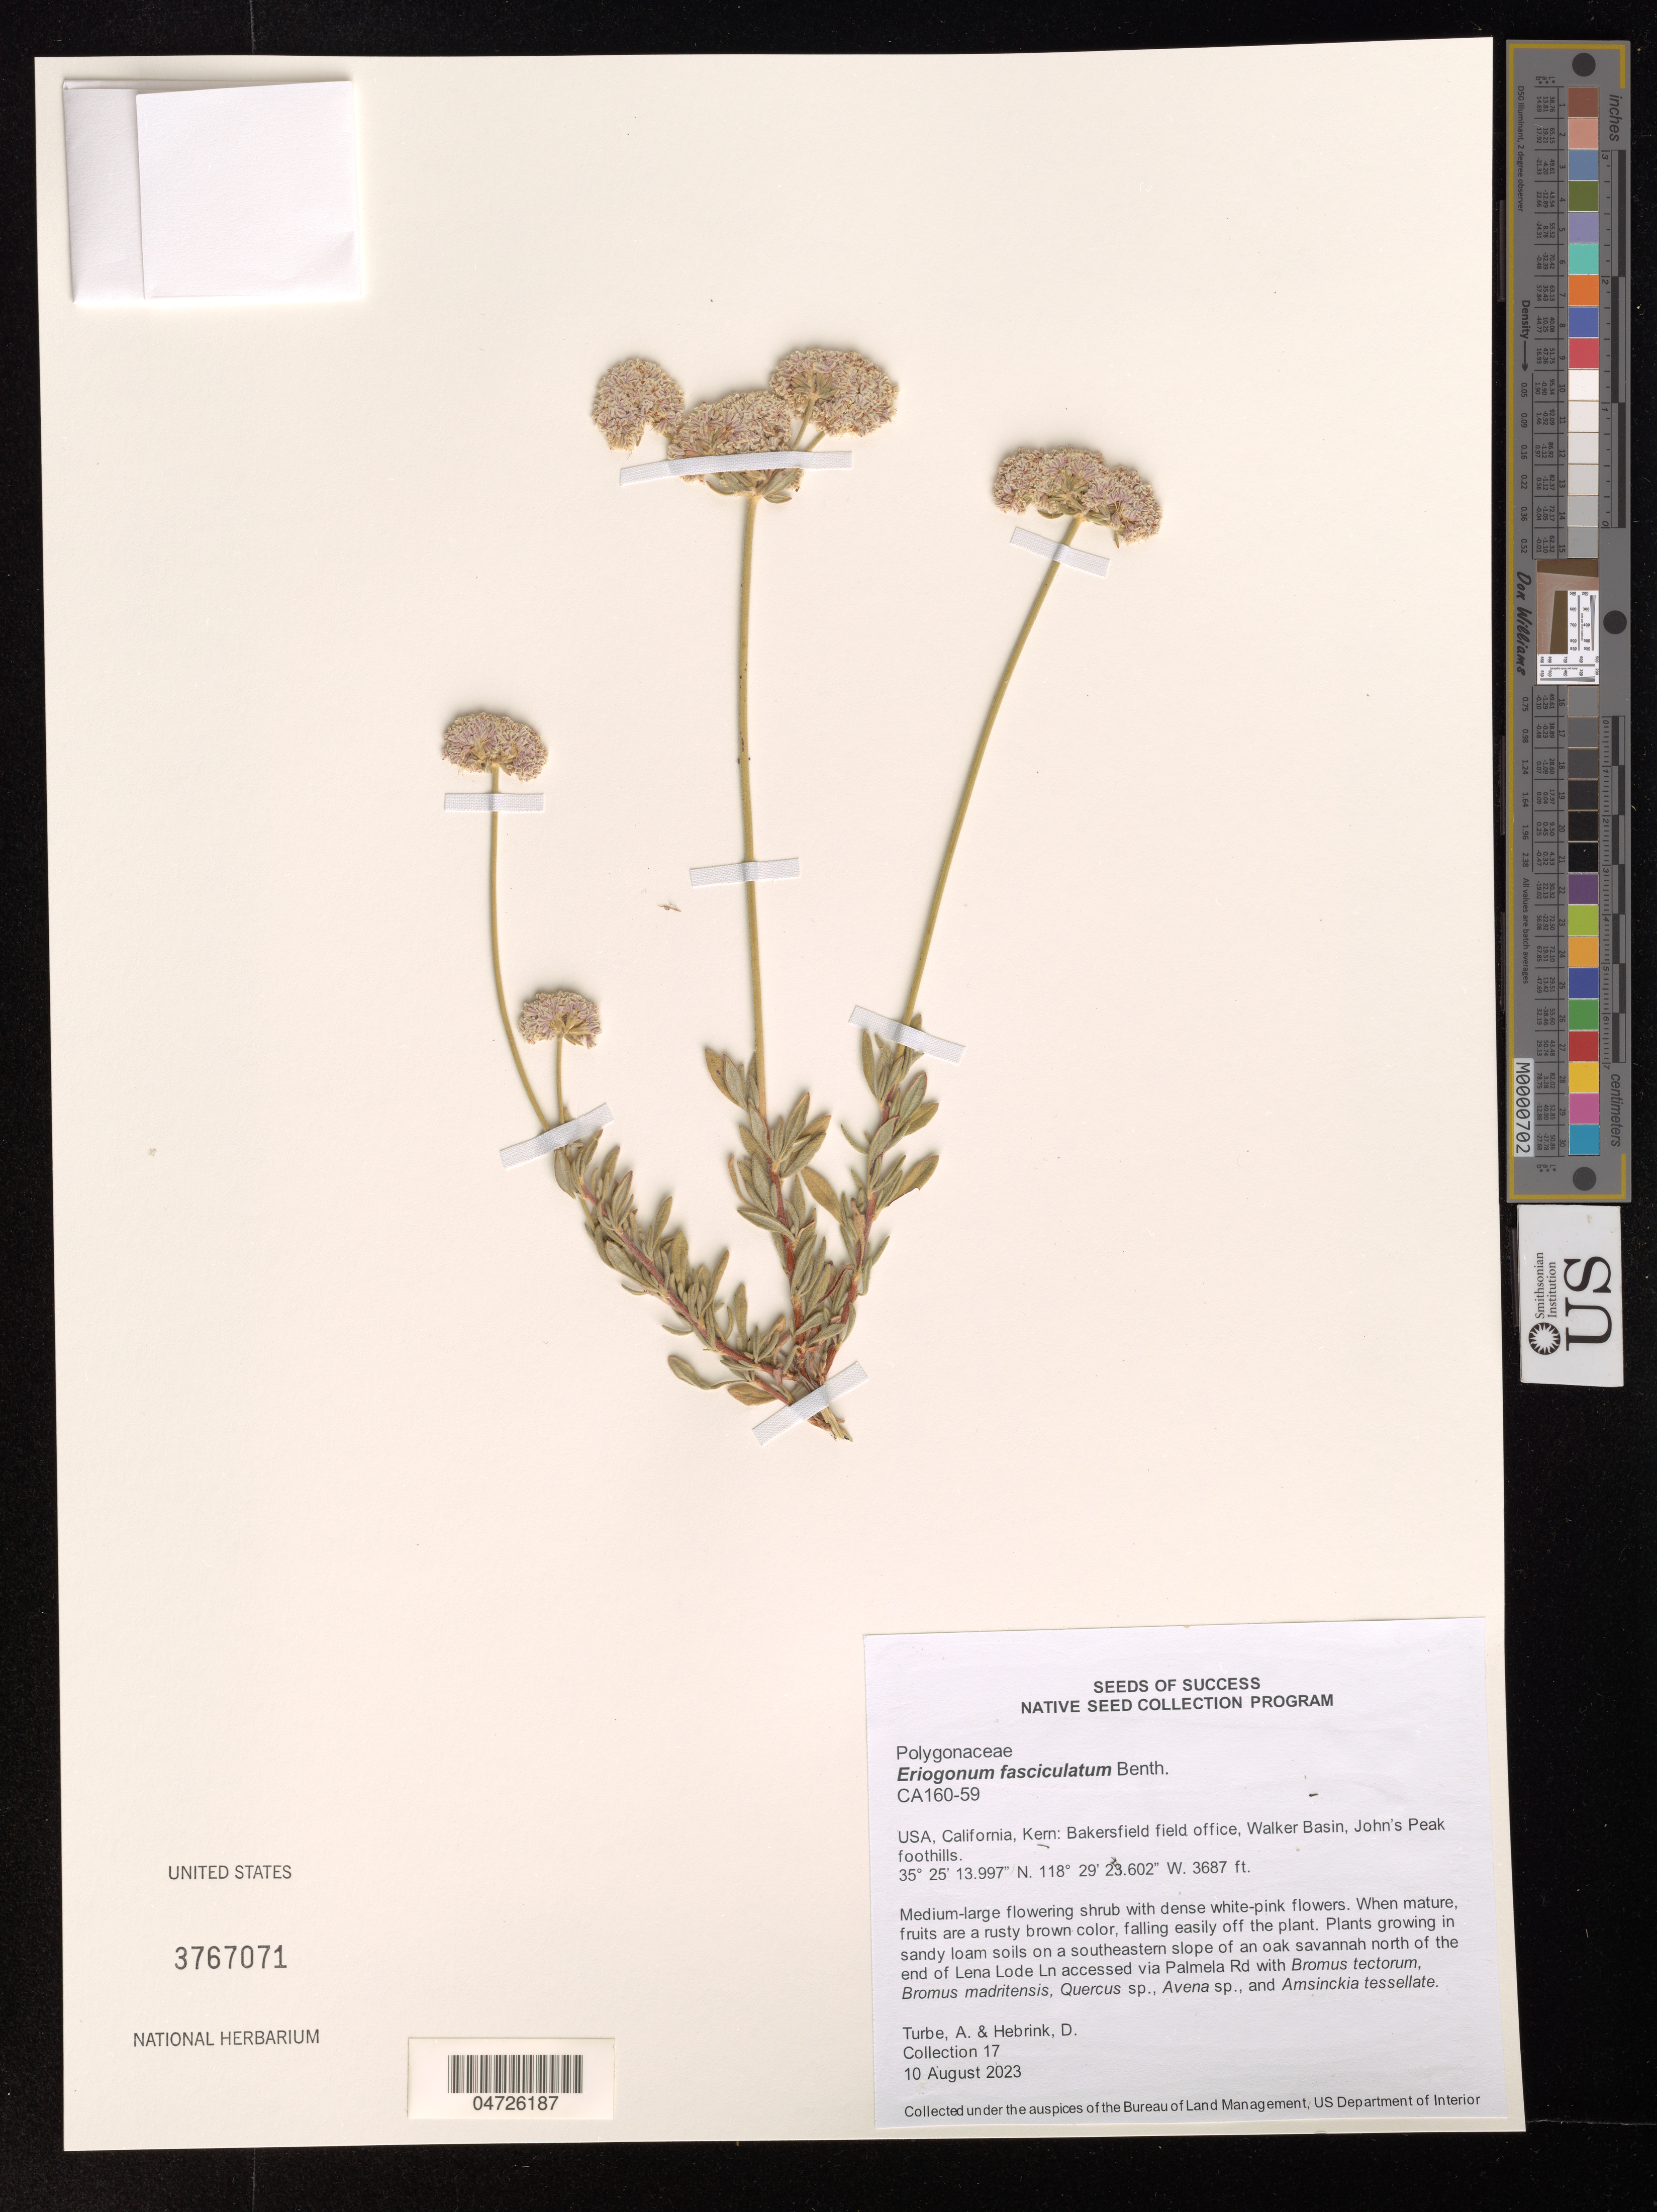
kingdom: Plantae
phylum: Tracheophyta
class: Magnoliopsida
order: Caryophyllales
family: Polygonaceae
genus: Eriogonum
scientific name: Eriogonum fasciculatum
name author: Benth.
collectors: A. Turbe & D. Hebrink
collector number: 17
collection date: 2023-08-10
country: United States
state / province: California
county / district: Kern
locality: Kern: Bakersfield field office, Walker Basin, John's Peak foothills. Plants growing in sandy loam soils on a southeastern slope of an oak savannah north of the end of Lena Lode Ln accessed via Palmela Rd.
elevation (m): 1124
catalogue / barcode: US 3767071